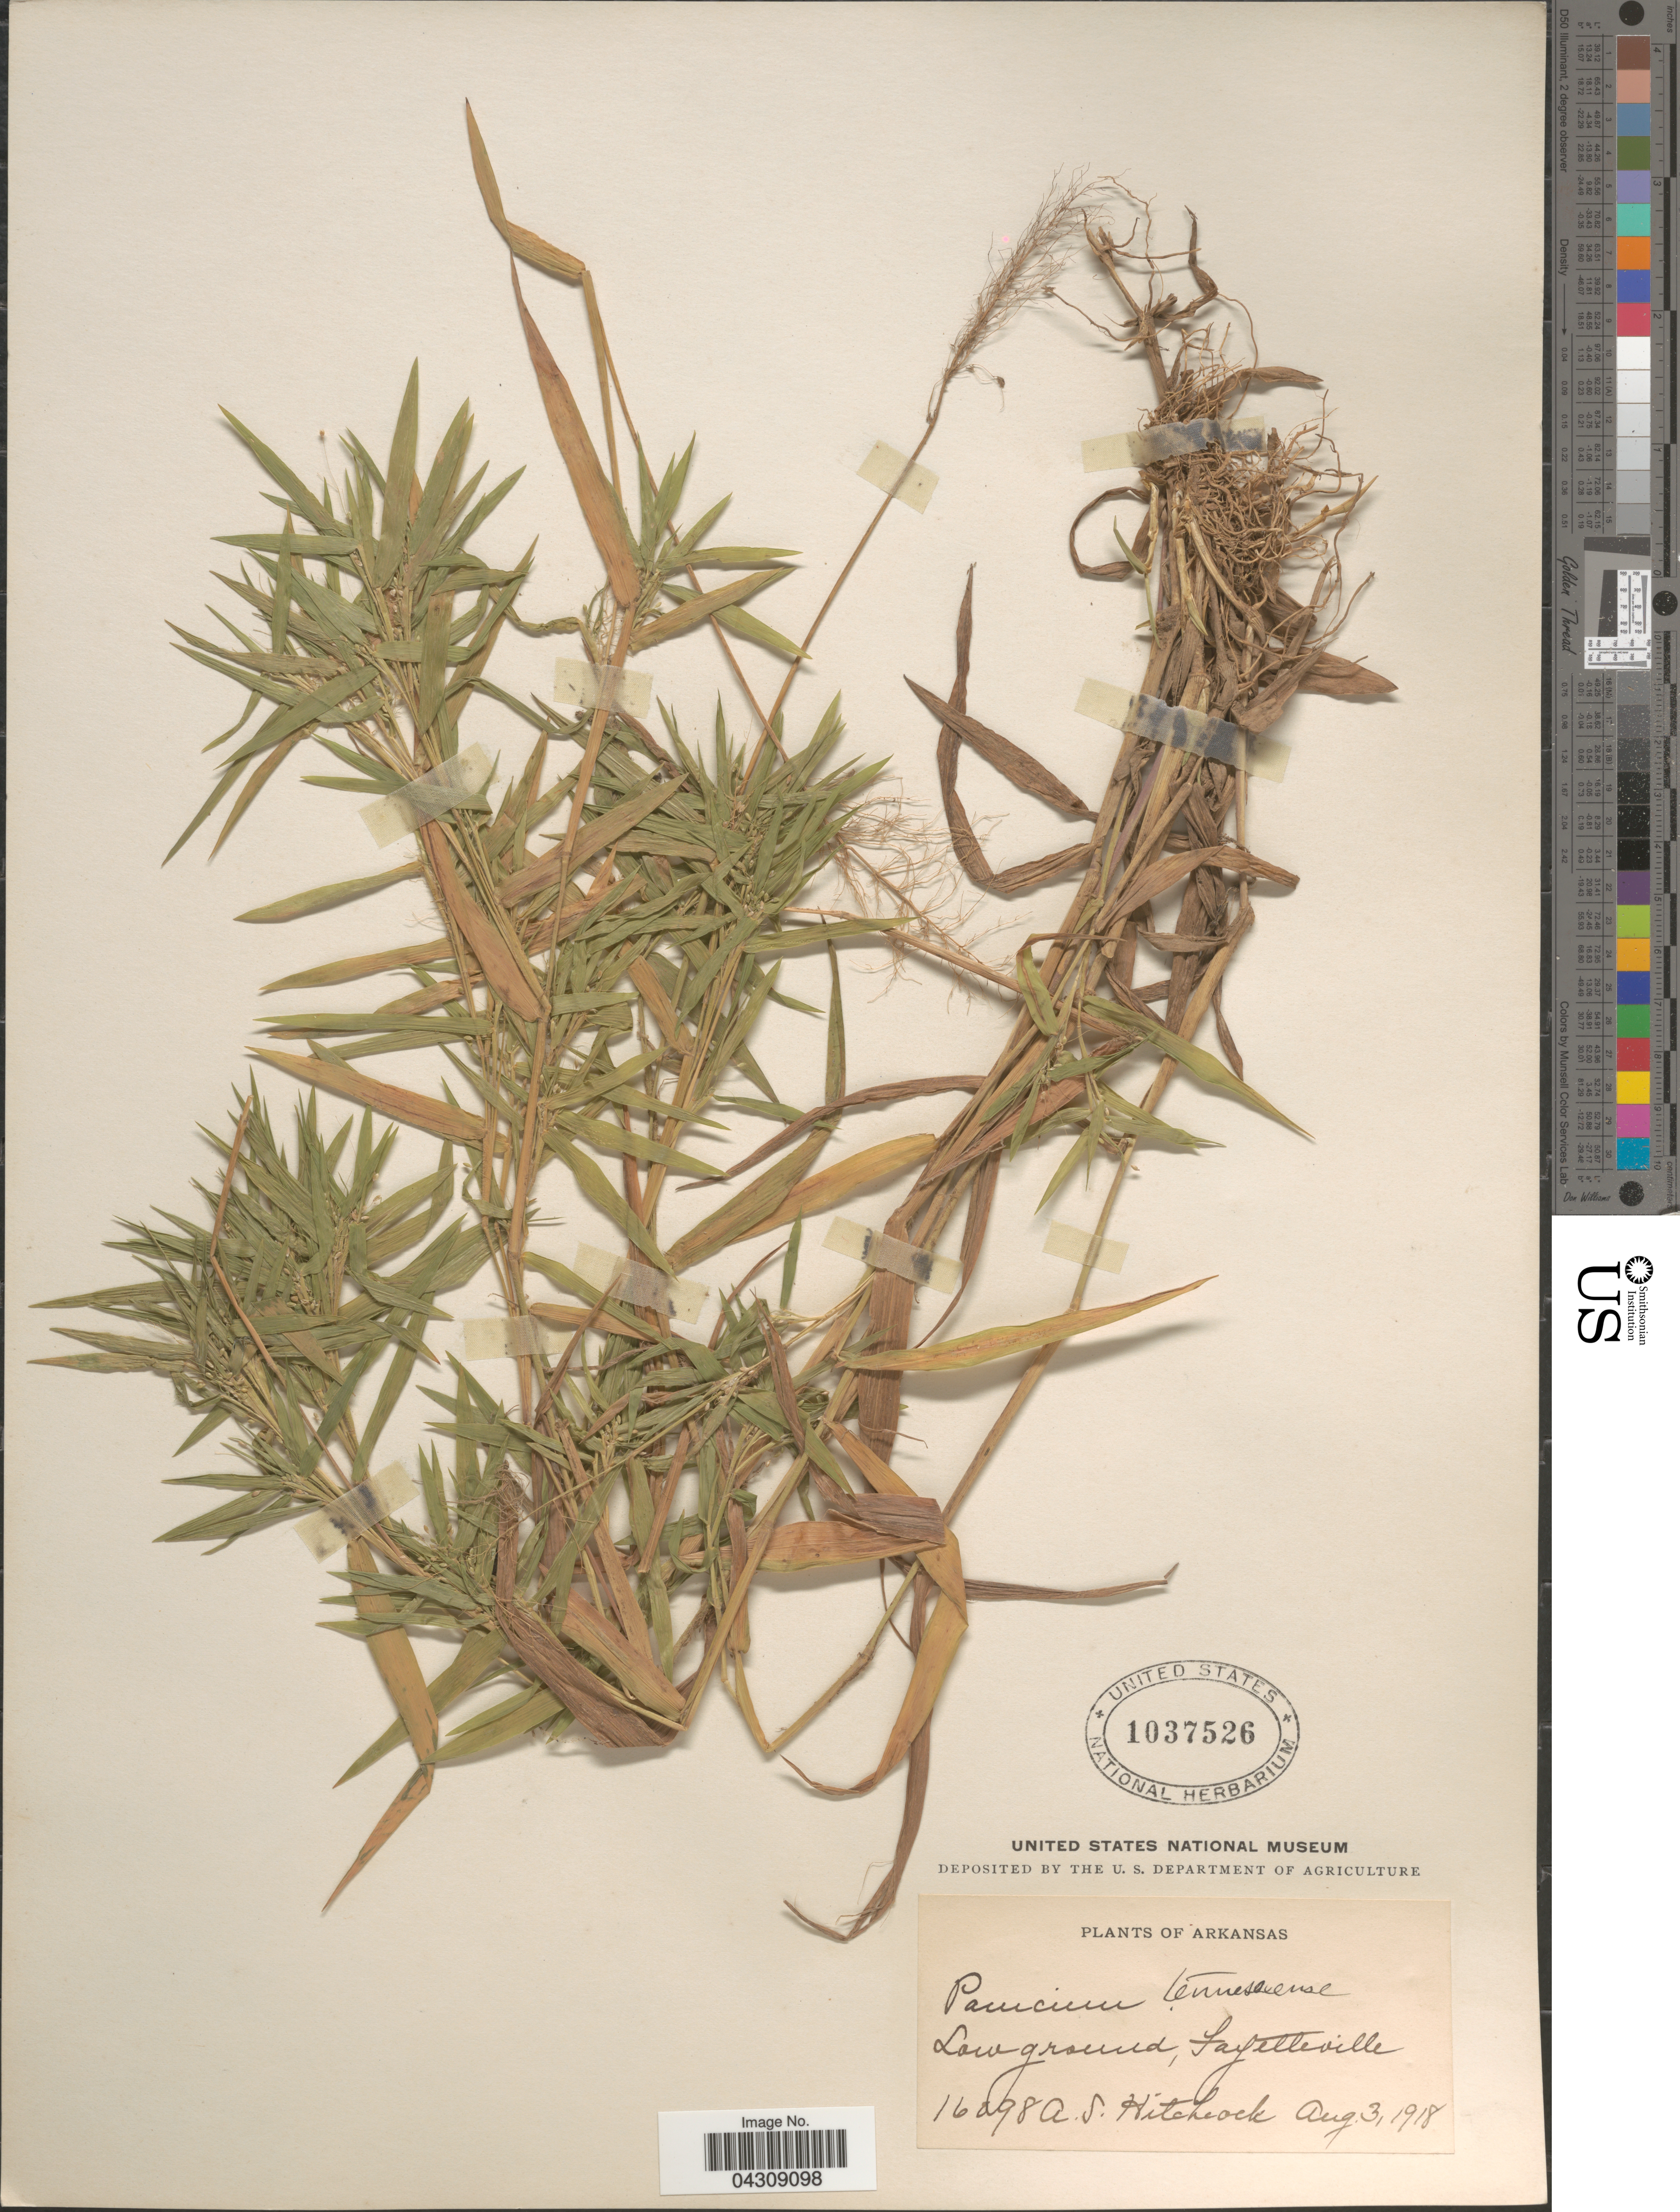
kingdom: Plantae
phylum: Tracheophyta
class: Liliopsida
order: Poales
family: Poaceae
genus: Dichanthelium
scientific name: Dichanthelium acuminatum var. acuminatum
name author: (Sw.) Gould & C.A. Clark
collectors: A. S. Hitchcock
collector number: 16098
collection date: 1918-08-03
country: United States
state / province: Arkansas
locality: Fayetteville.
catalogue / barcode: US 1037526